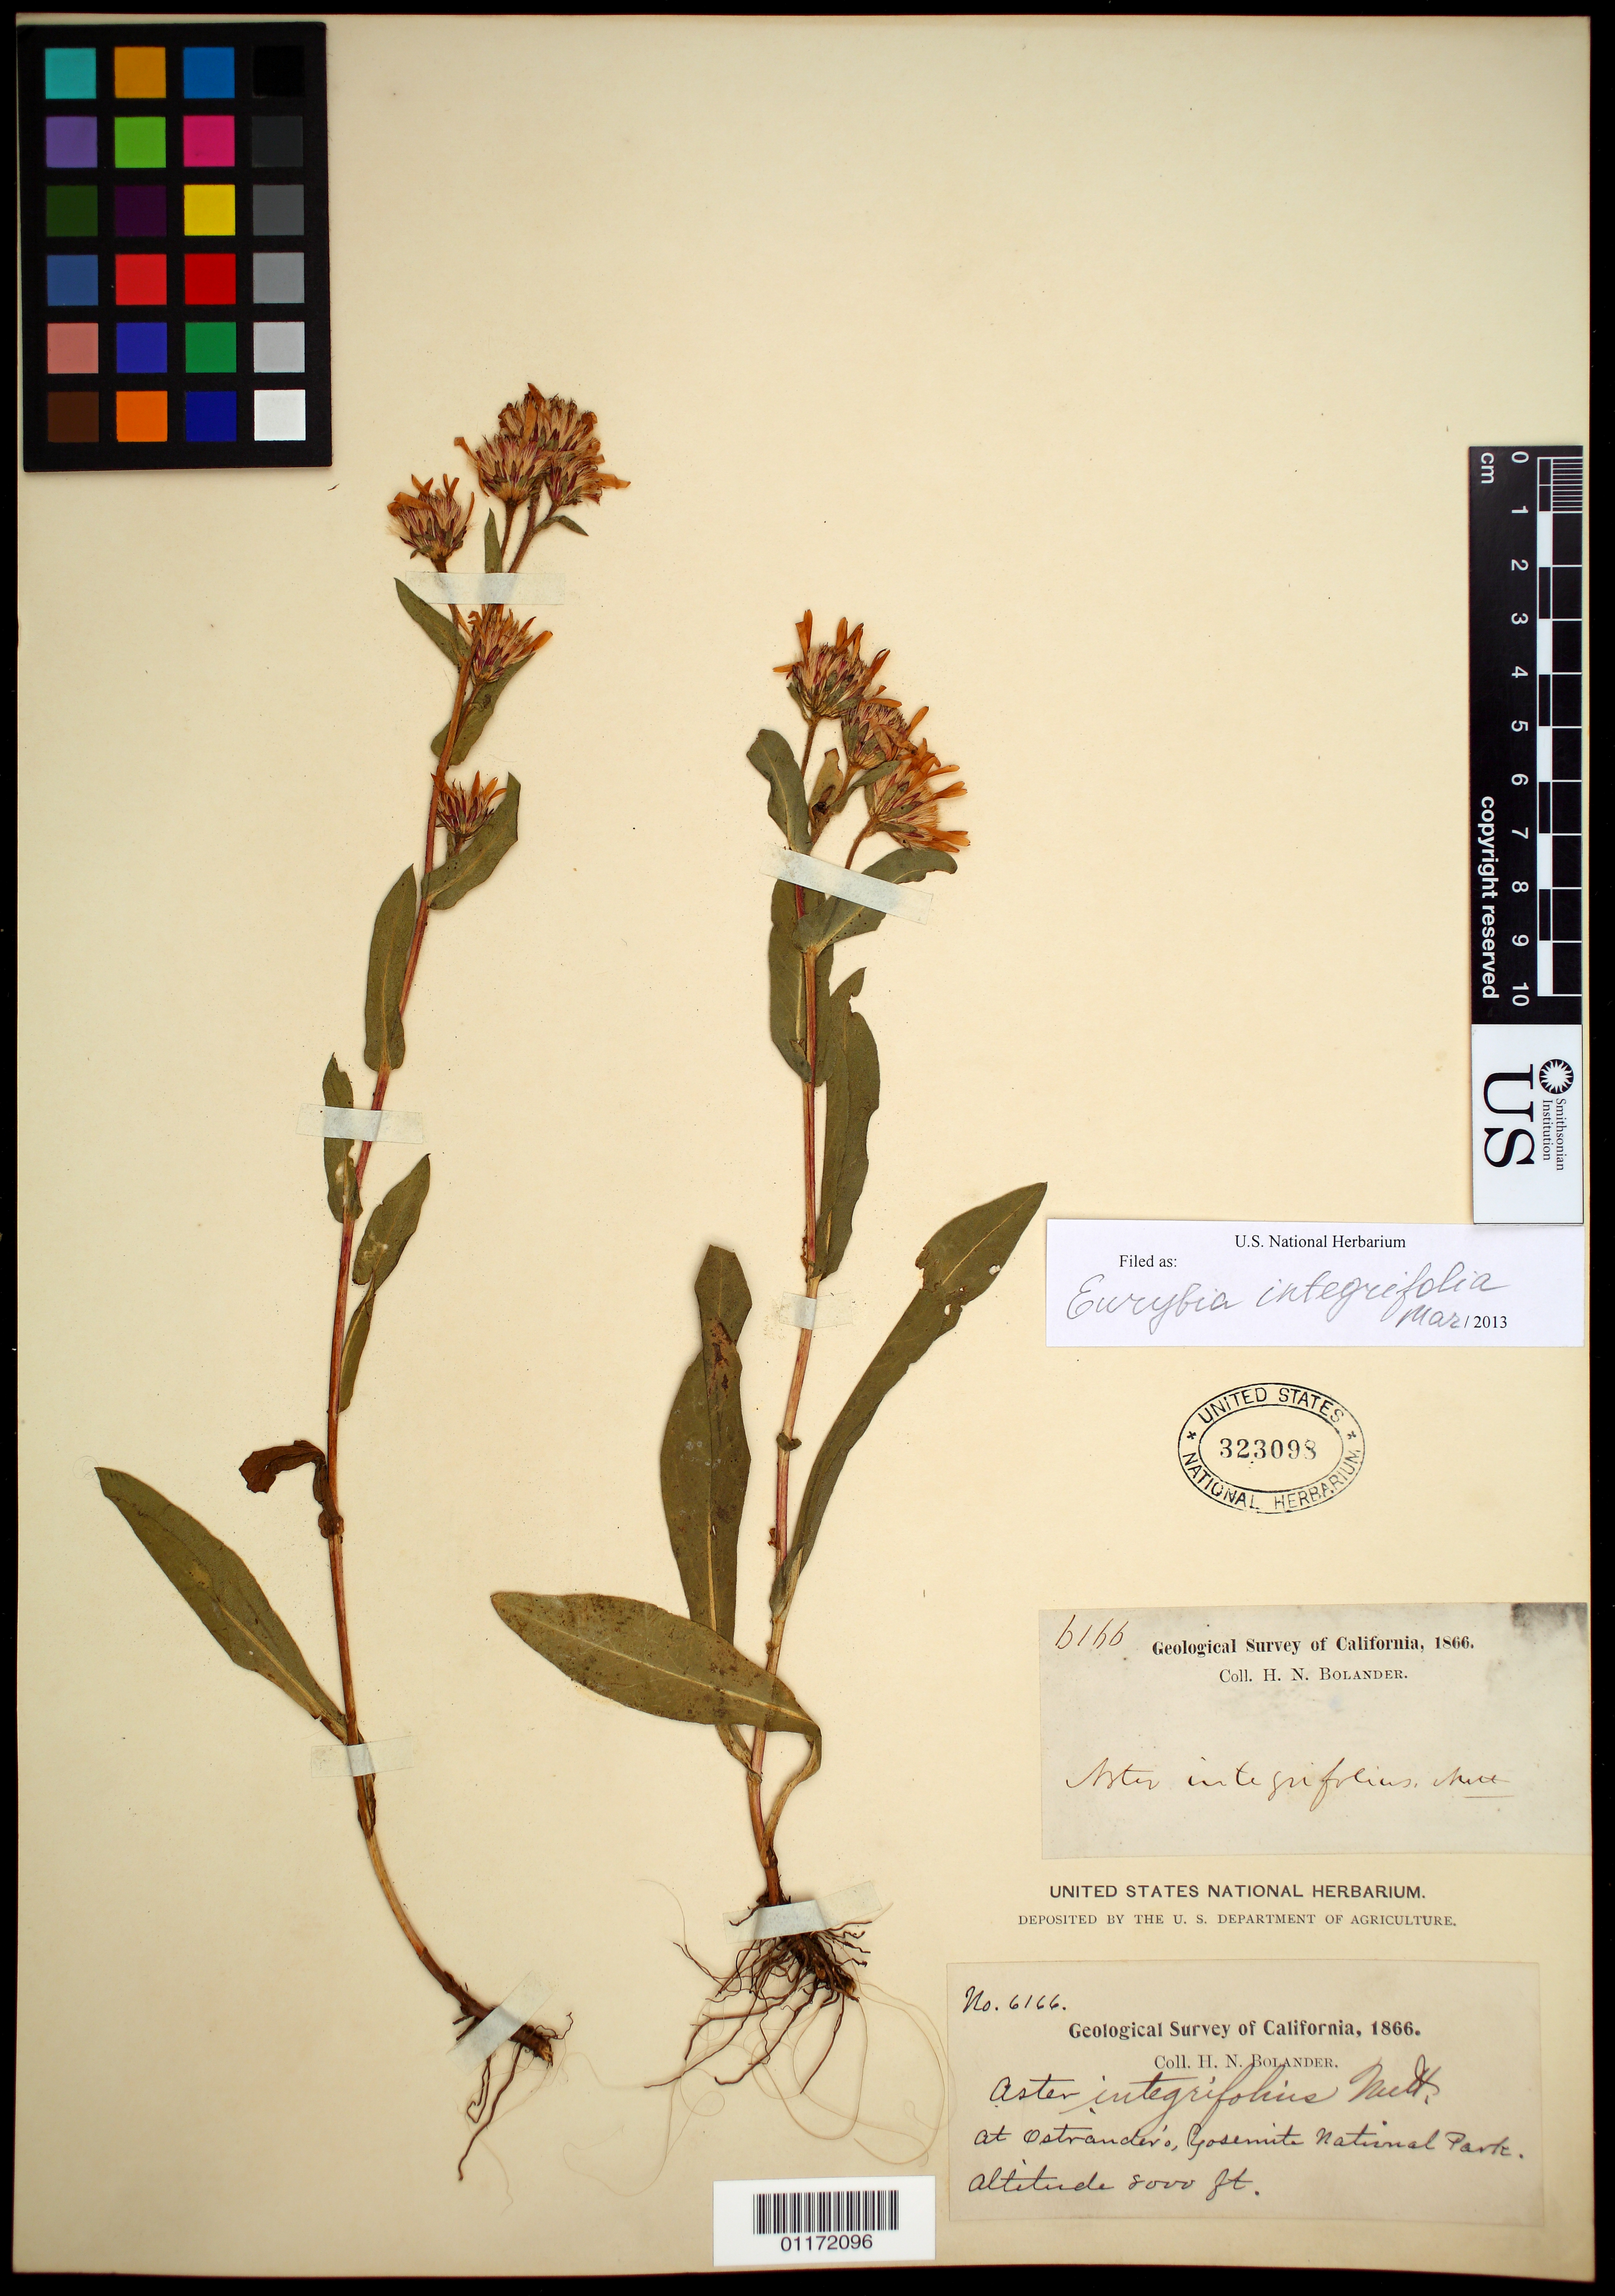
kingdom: Plantae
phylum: Tracheophyta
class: Magnoliopsida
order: Asterales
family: Asteraceae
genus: Eurybia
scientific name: Eurybia integrifolia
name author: (Nutt.) G.L. Nesom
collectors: H. Bolander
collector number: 6166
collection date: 1866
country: United States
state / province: California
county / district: Mariposa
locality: at Ostrander's. Yosemite National Park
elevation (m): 2438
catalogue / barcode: US 323098